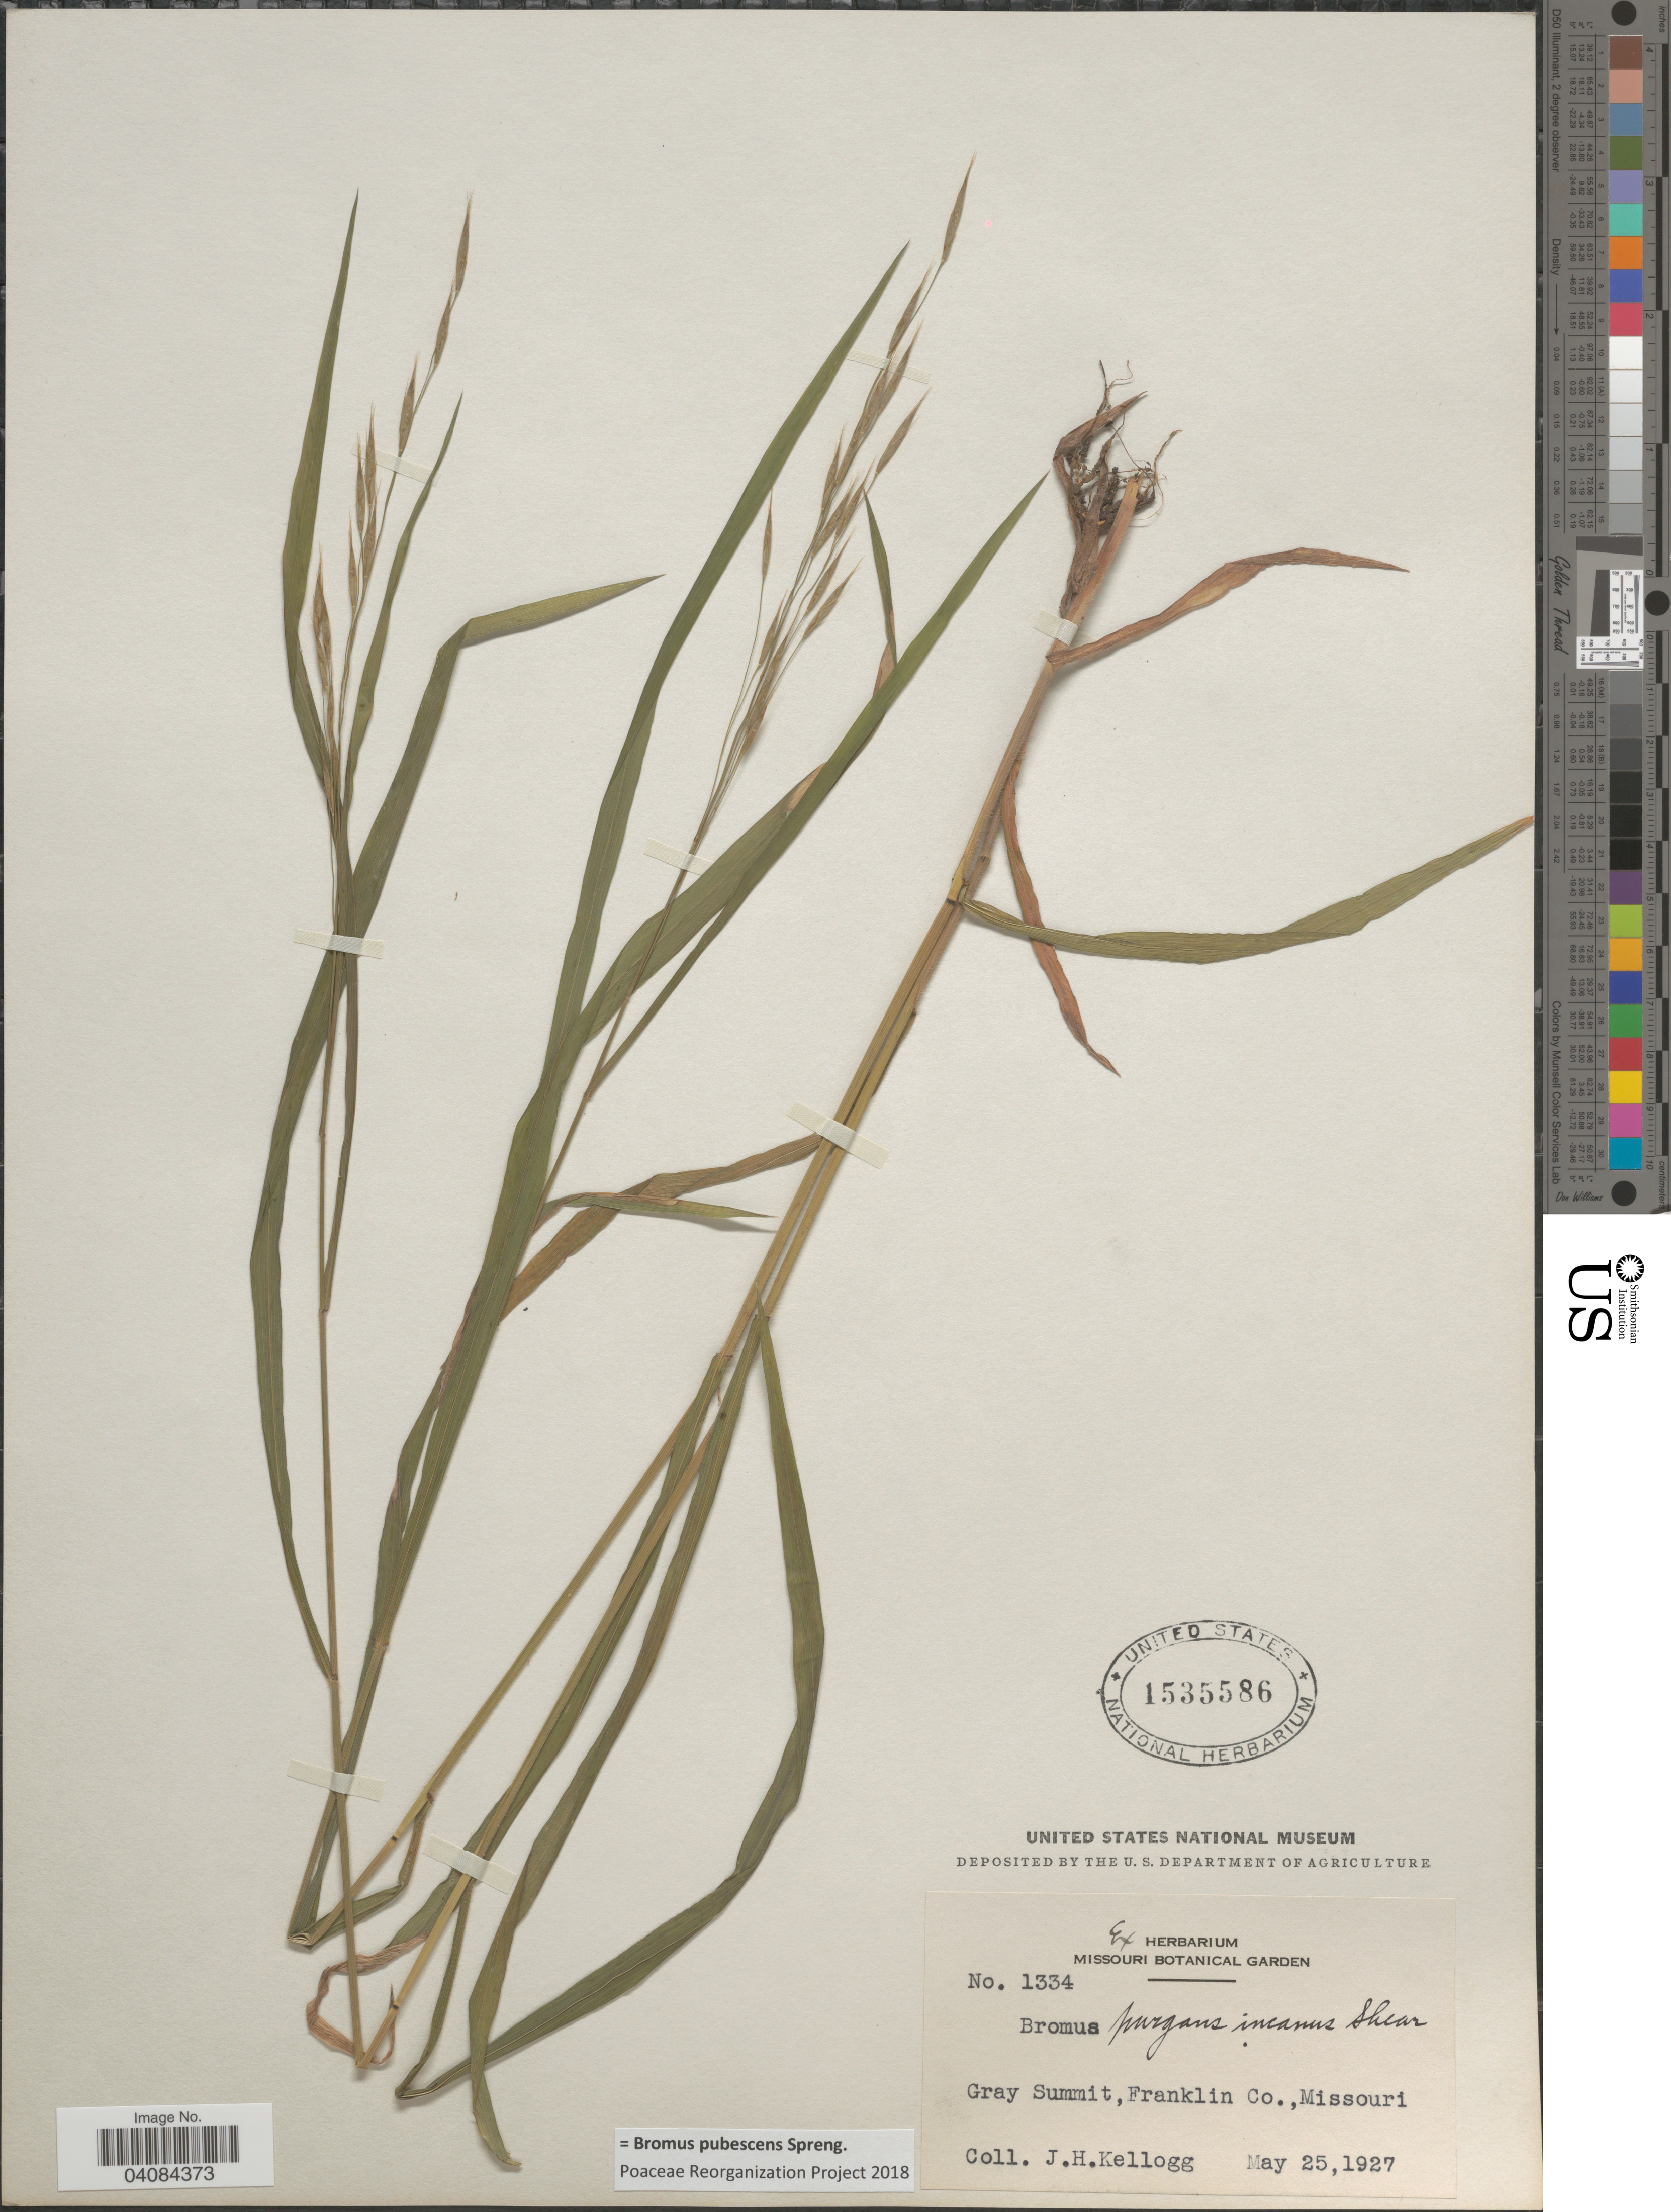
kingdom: Plantae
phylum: Tracheophyta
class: Liliopsida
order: Poales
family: Poaceae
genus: Bromus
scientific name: Bromus pubescens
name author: Muhl. ex Willd.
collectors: J. H. Kellogg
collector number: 1334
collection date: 1927-05-25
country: United States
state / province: Missouri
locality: Gray Summit, Franklin Co.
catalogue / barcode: US 1535586